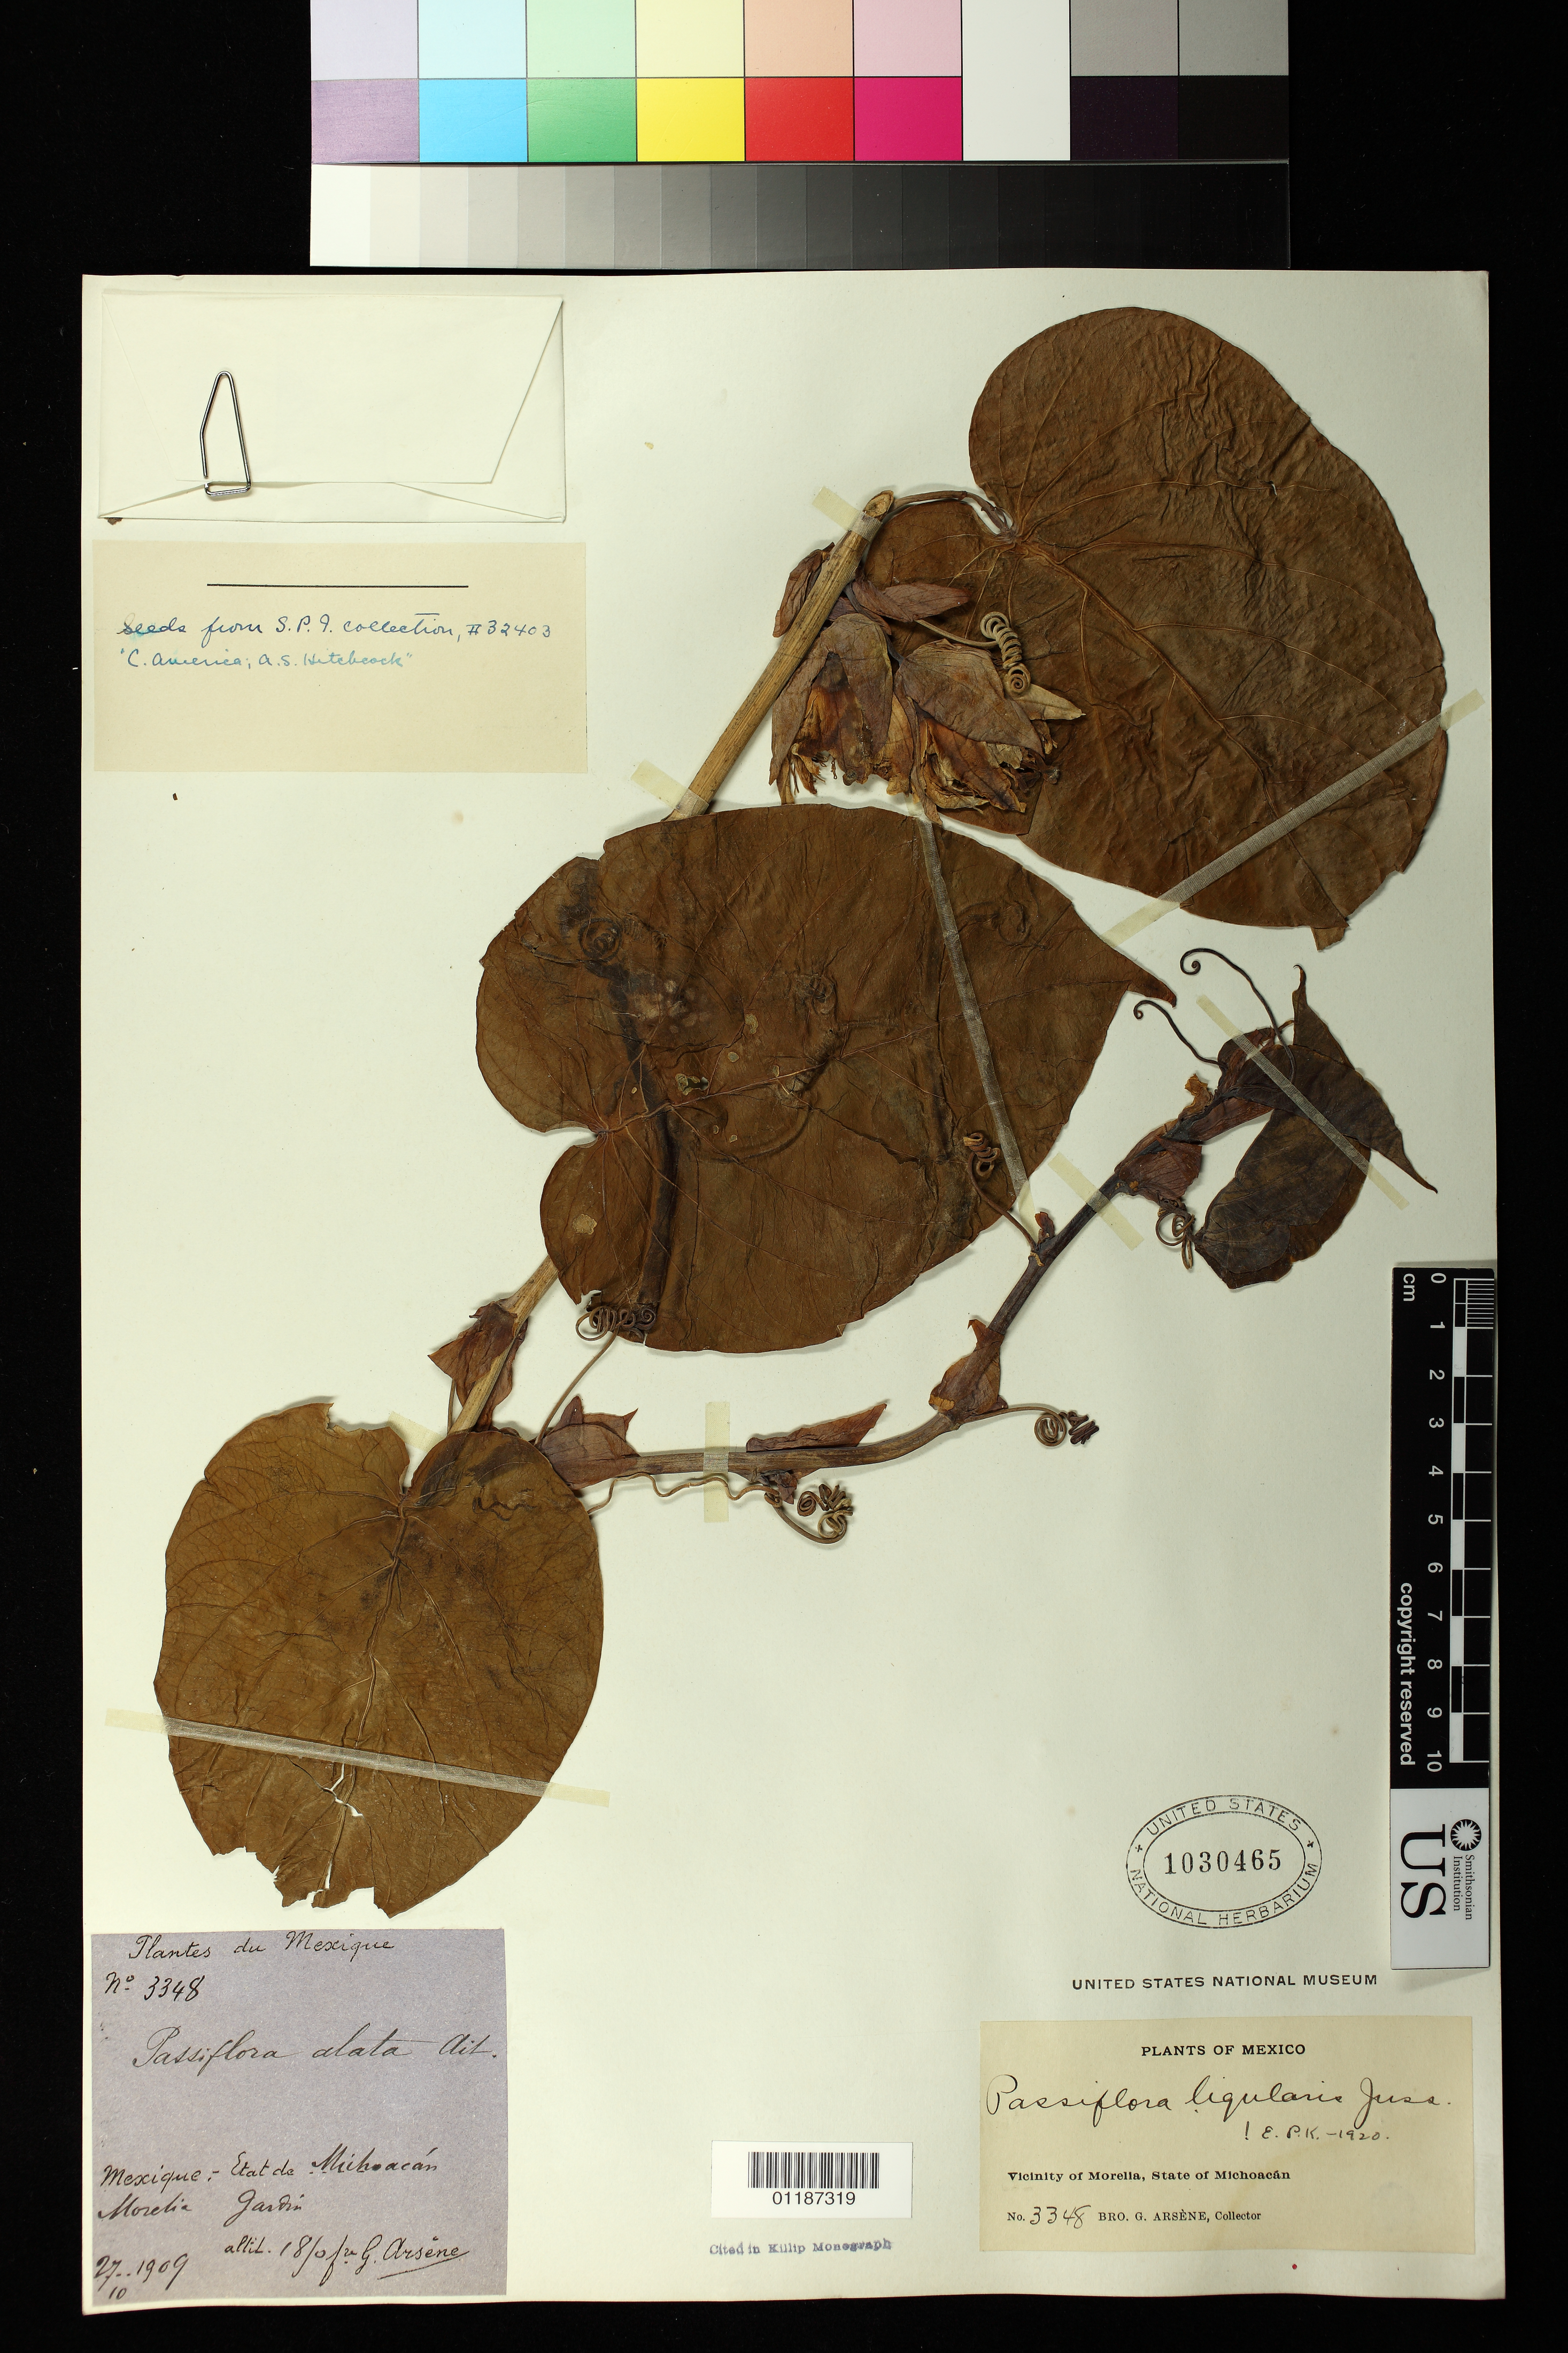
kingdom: Plantae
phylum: Tracheophyta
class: Magnoliopsida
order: Malpighiales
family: Passifloraceae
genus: Passiflora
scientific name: Passiflora ligularis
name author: Juss.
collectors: Bro. G. Arsène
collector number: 3348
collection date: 1909-10-27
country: Mexico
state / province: Michoacán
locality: Vicinity of Morelia, Jardin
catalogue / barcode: US 1030465